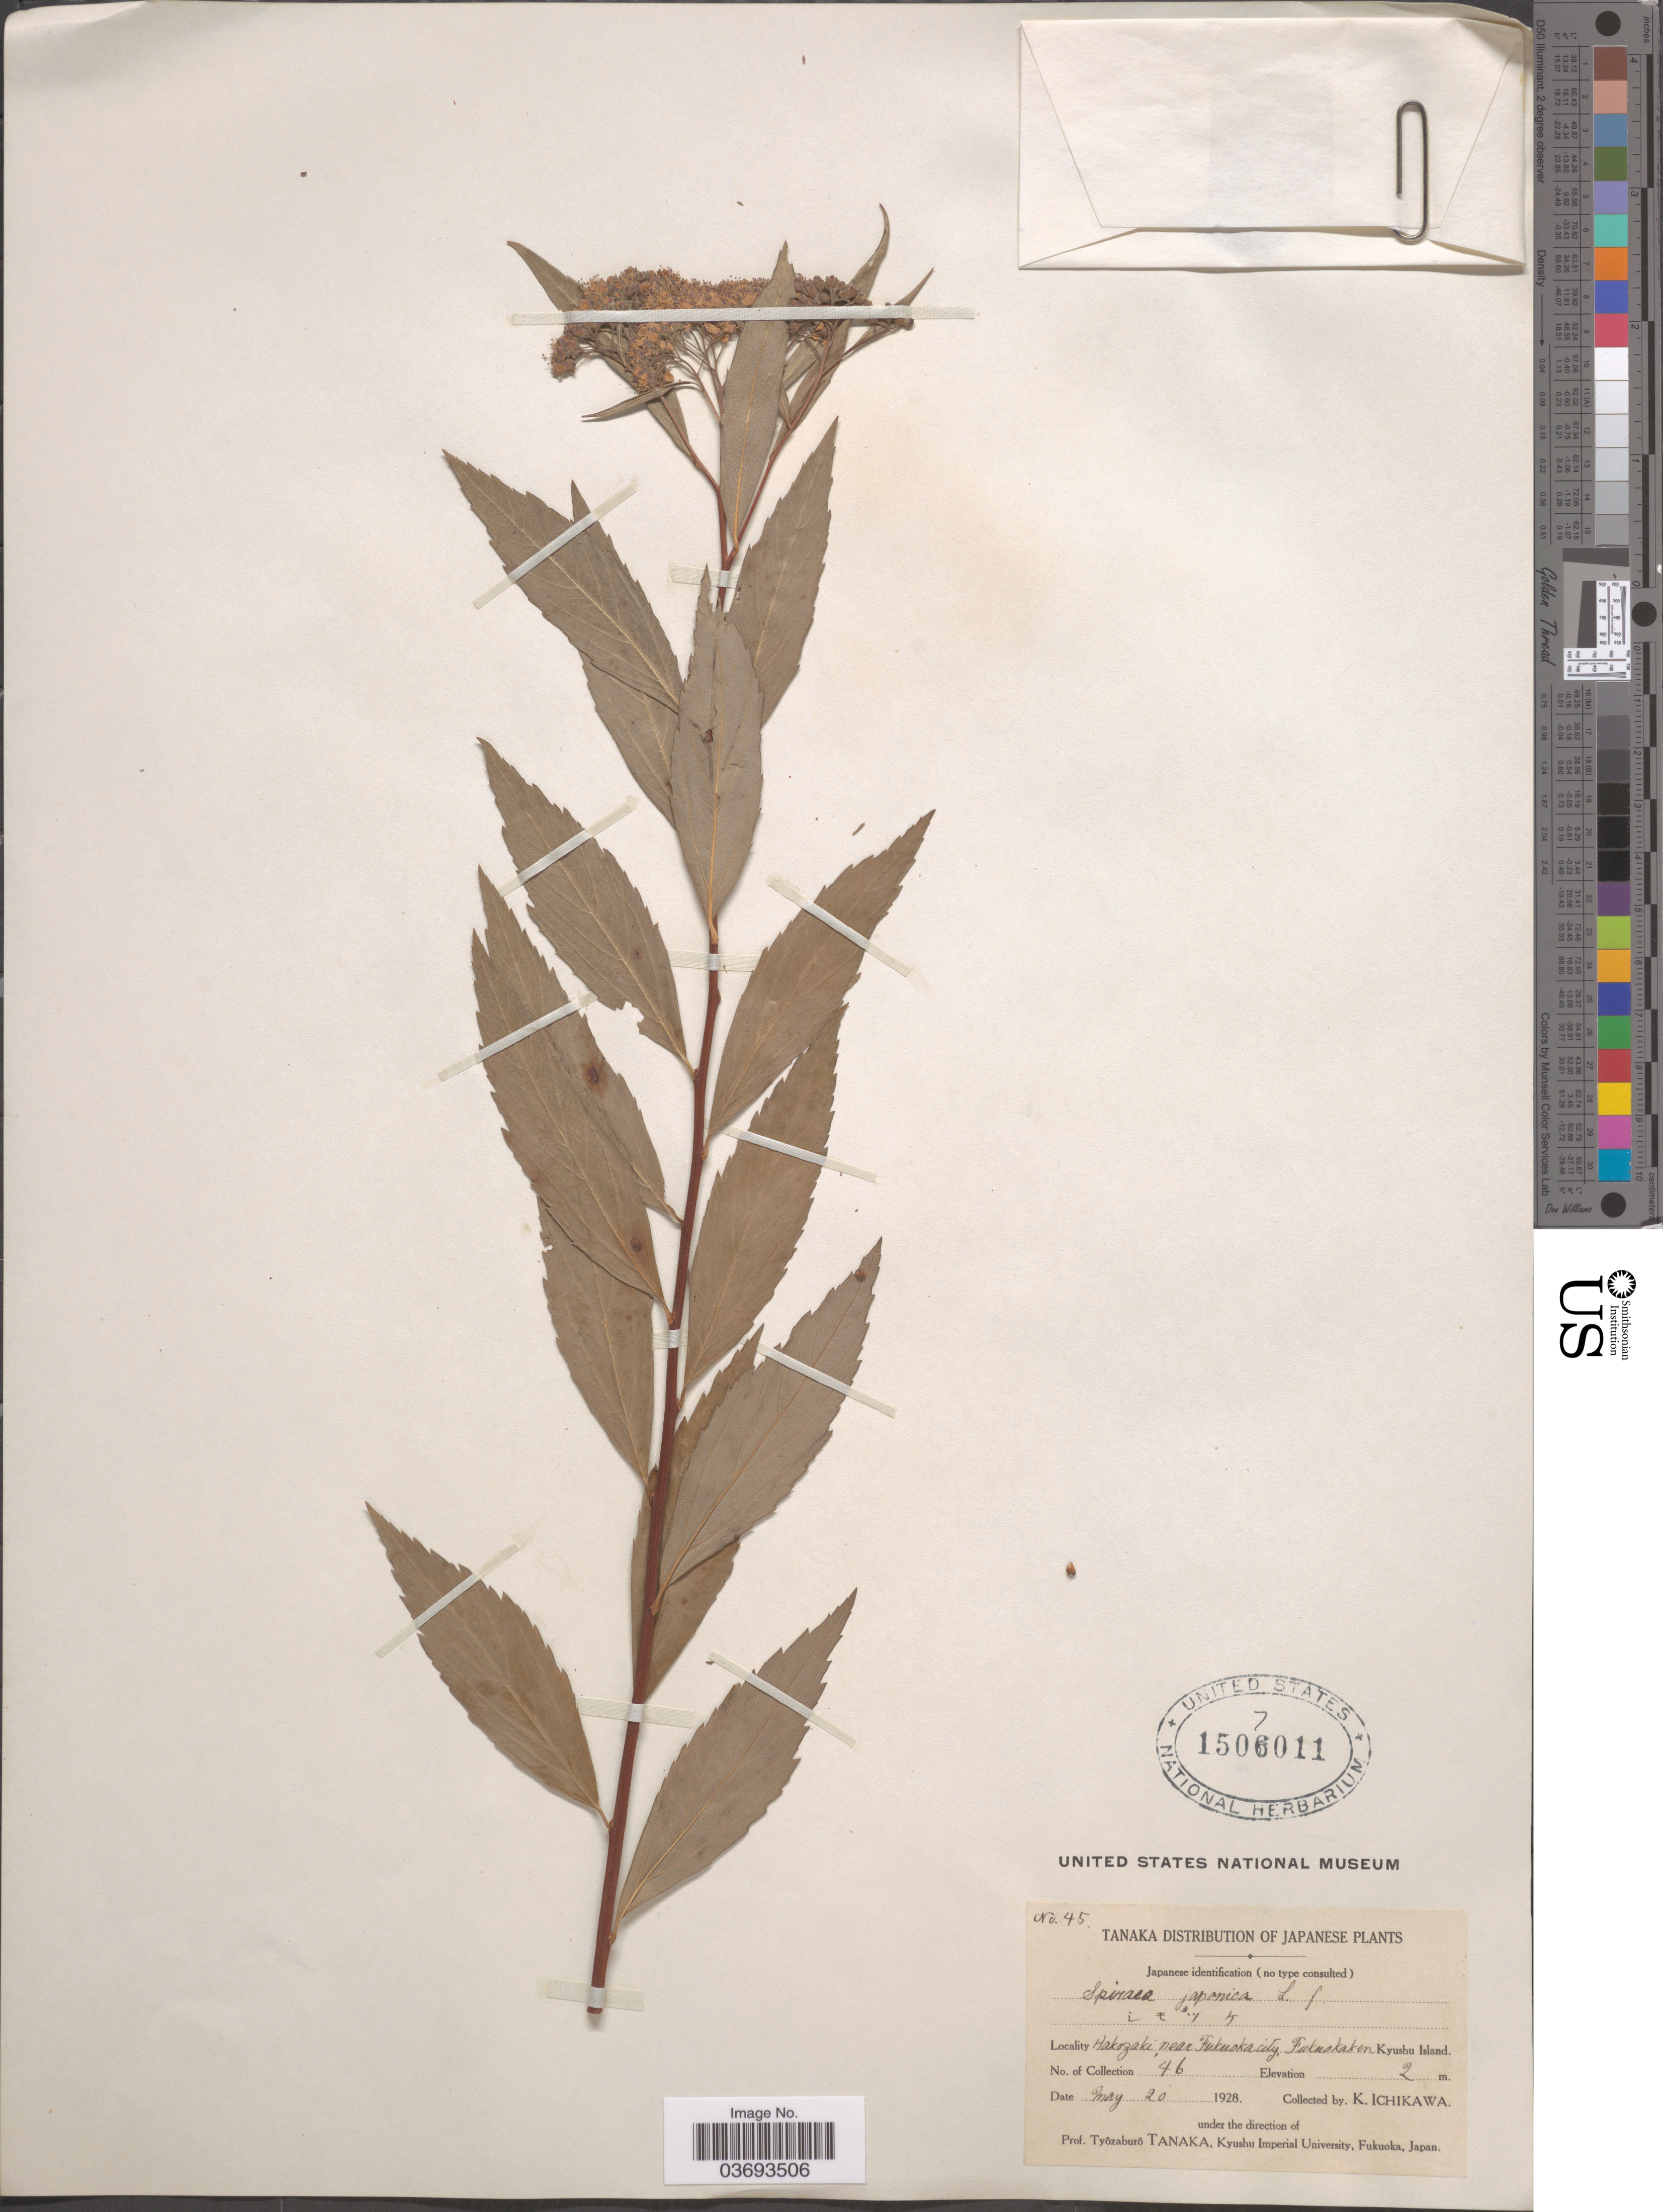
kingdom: Plantae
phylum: Tracheophyta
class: Magnoliopsida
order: Rosales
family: Rosaceae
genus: Spiraea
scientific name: Spiraea japonica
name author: L. f.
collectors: K. Ichikawa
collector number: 45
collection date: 1928-05-20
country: Japan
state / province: Hukuoka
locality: Hakozaki, near Fukuoka city, Fukuokaken, Kyushu Island.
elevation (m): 2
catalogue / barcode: US 2507011